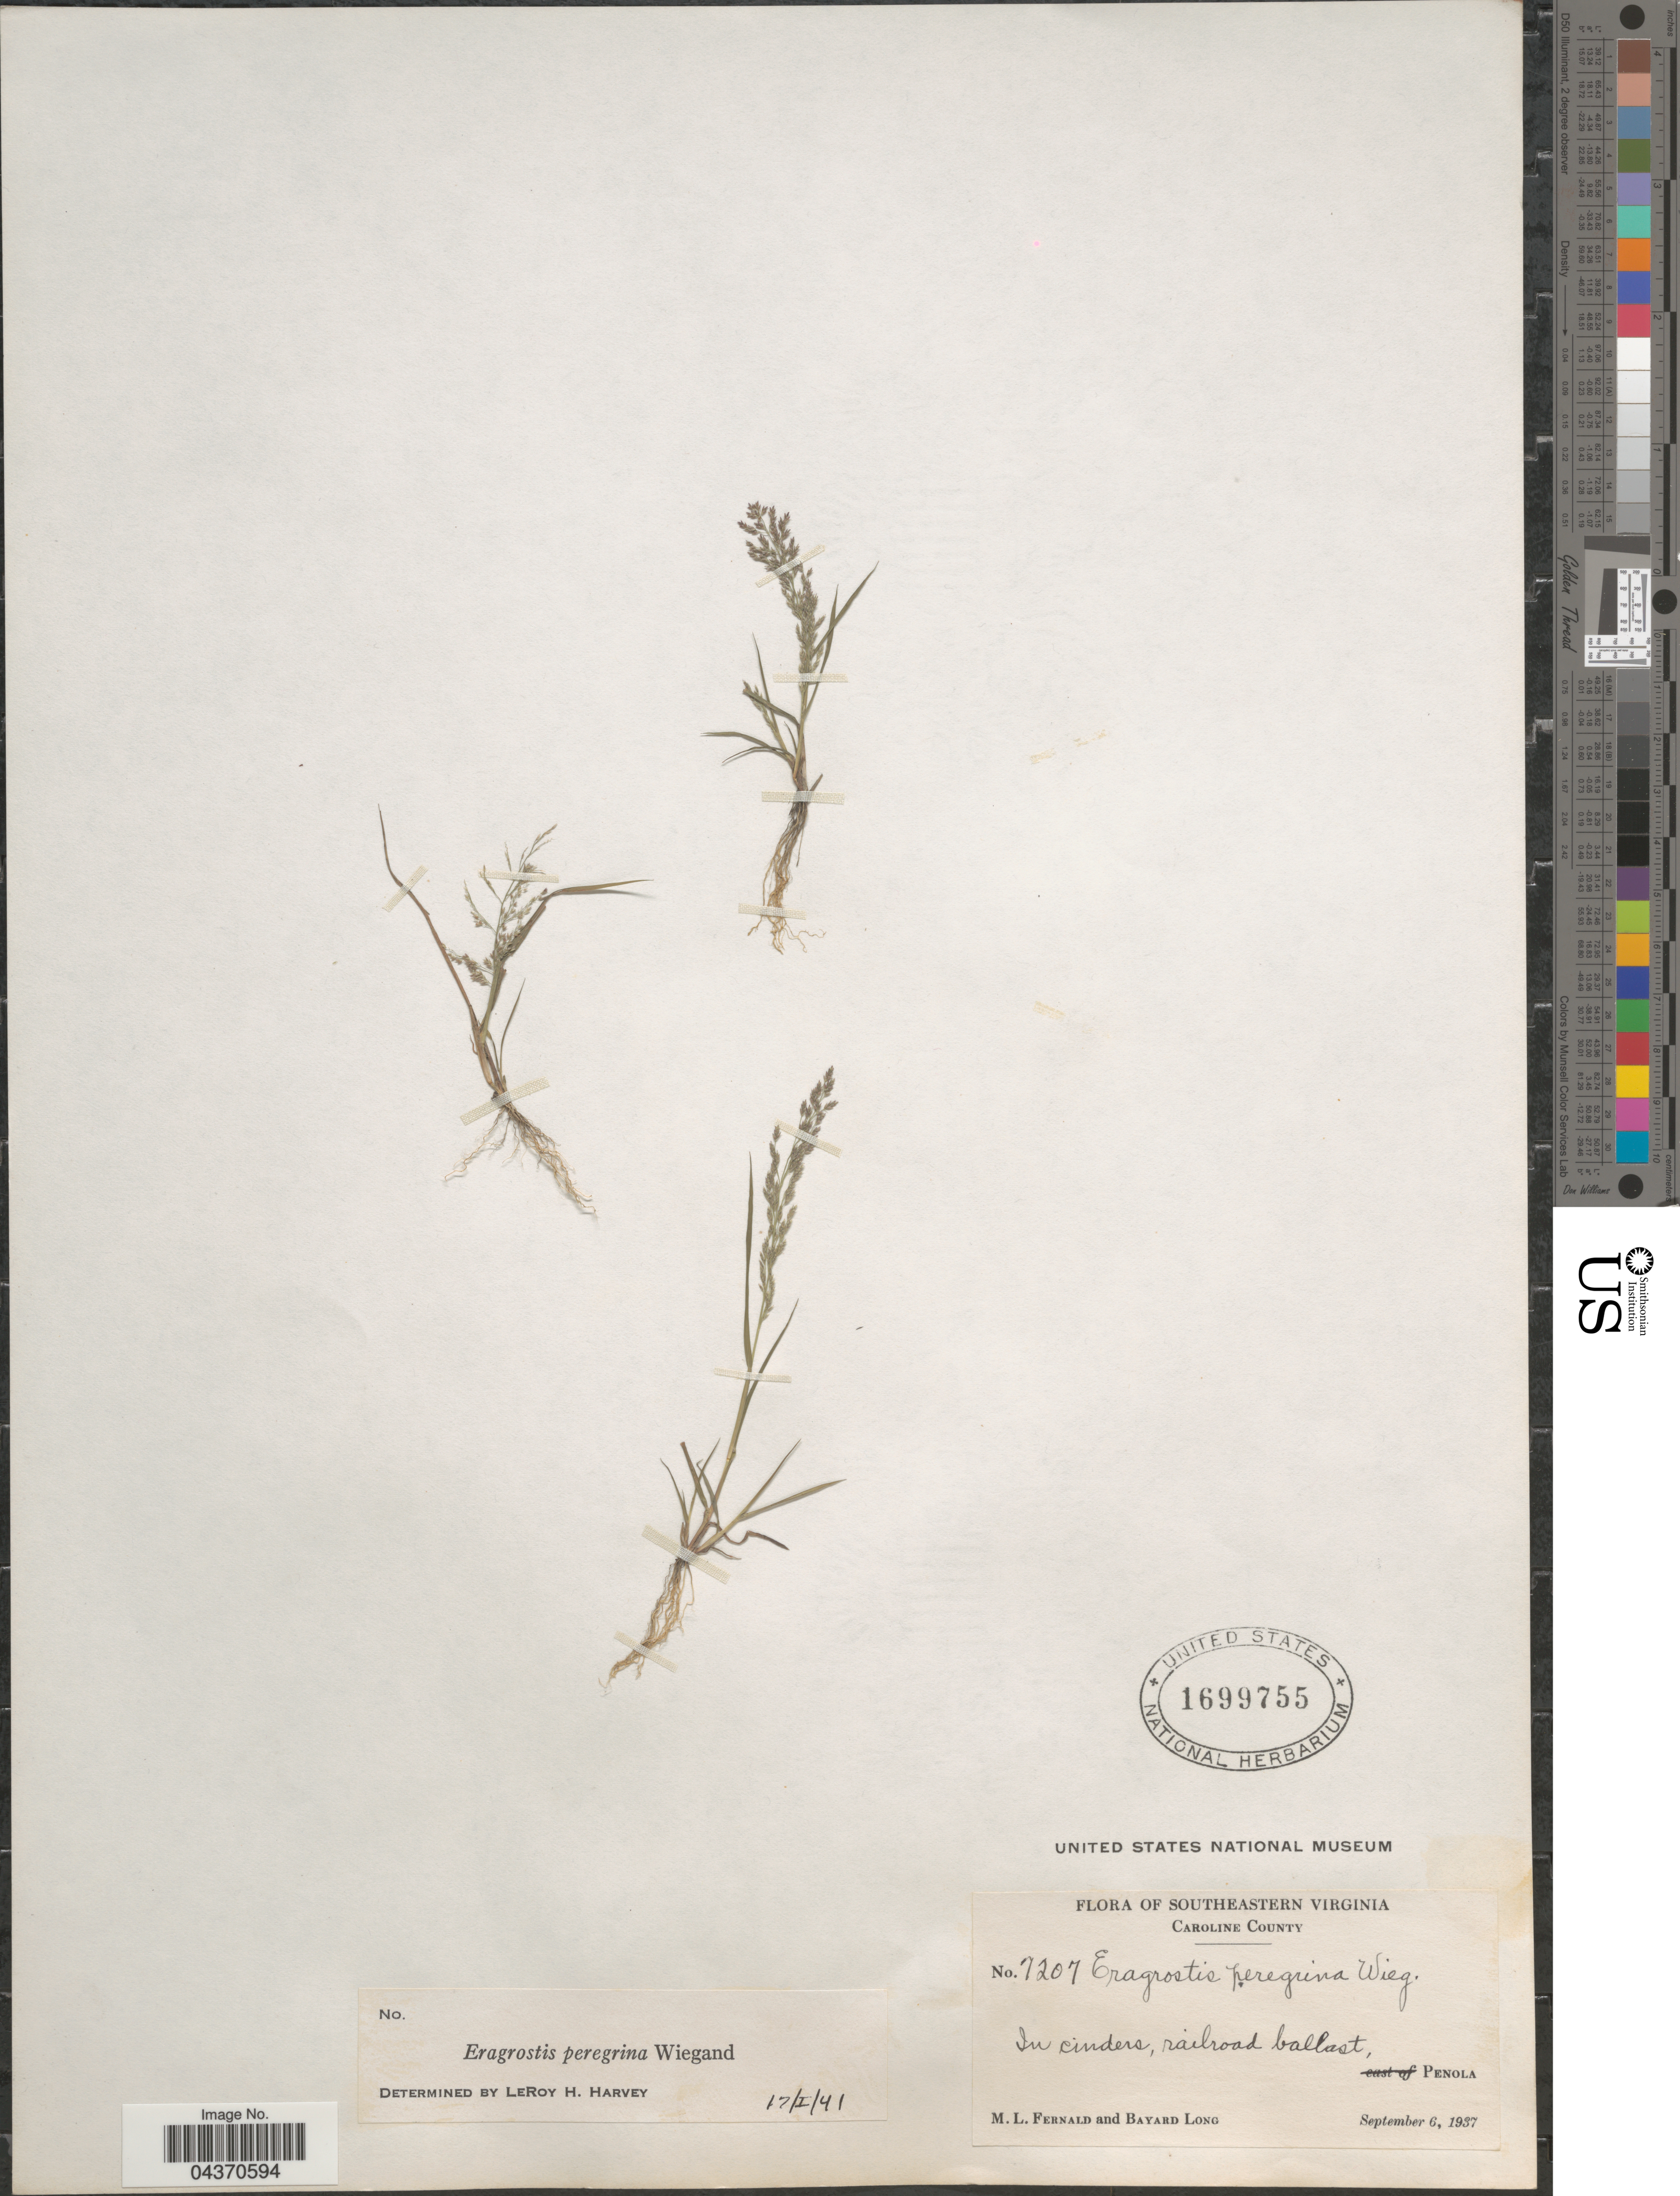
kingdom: Plantae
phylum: Tracheophyta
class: Liliopsida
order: Poales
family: Poaceae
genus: Eragrostis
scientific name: Eragrostis pilosa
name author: (L.) P. Beauv.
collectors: M. L. Fernald & B. Long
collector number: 7207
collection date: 1937-09-06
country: United States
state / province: Virginia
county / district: Caroline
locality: Southeastern Virginia. Caroline County. In cinders, railroad ballast, Penola.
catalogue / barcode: US 1699755